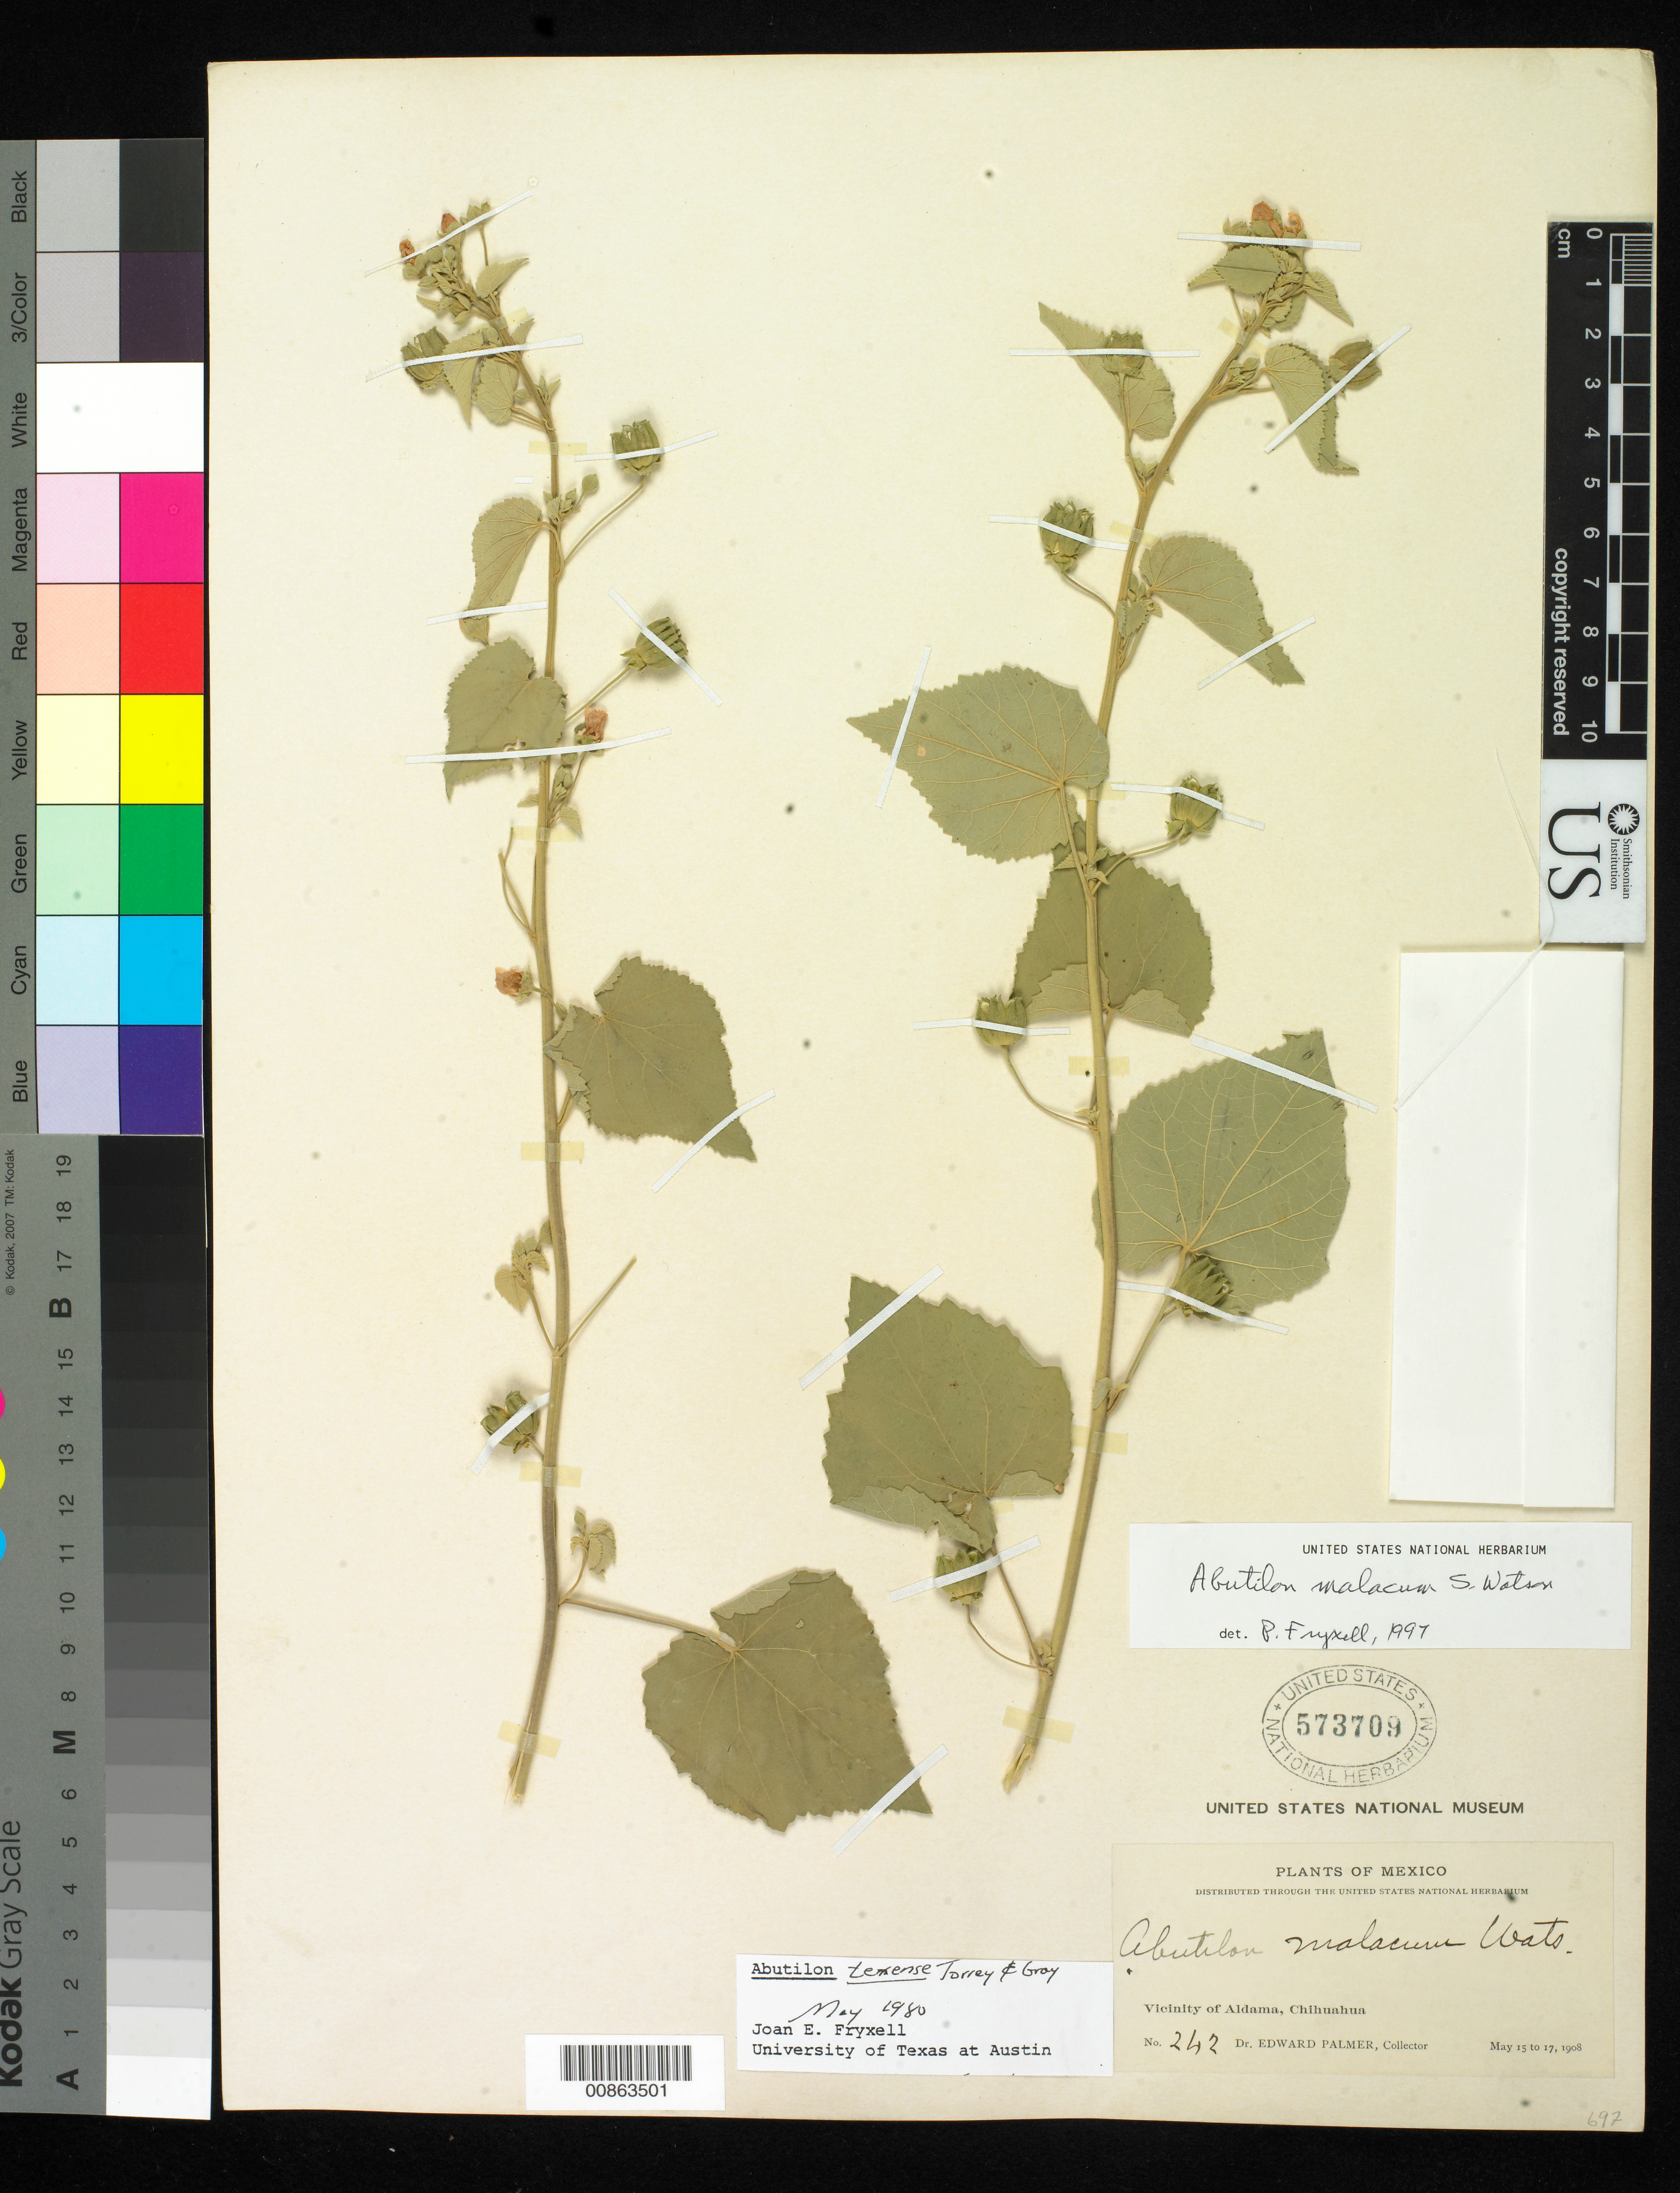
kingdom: Plantae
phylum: Tracheophyta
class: Magnoliopsida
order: Malvales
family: Malvaceae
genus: Abutilon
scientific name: Abutilon malacum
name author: S. Watson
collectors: E. Palmer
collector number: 242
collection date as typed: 15 May 1908 to 17 May 1908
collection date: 1908-05-15/1908-05-17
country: Mexico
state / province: Chihuahua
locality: Vicinity of Aldama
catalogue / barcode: US 573709